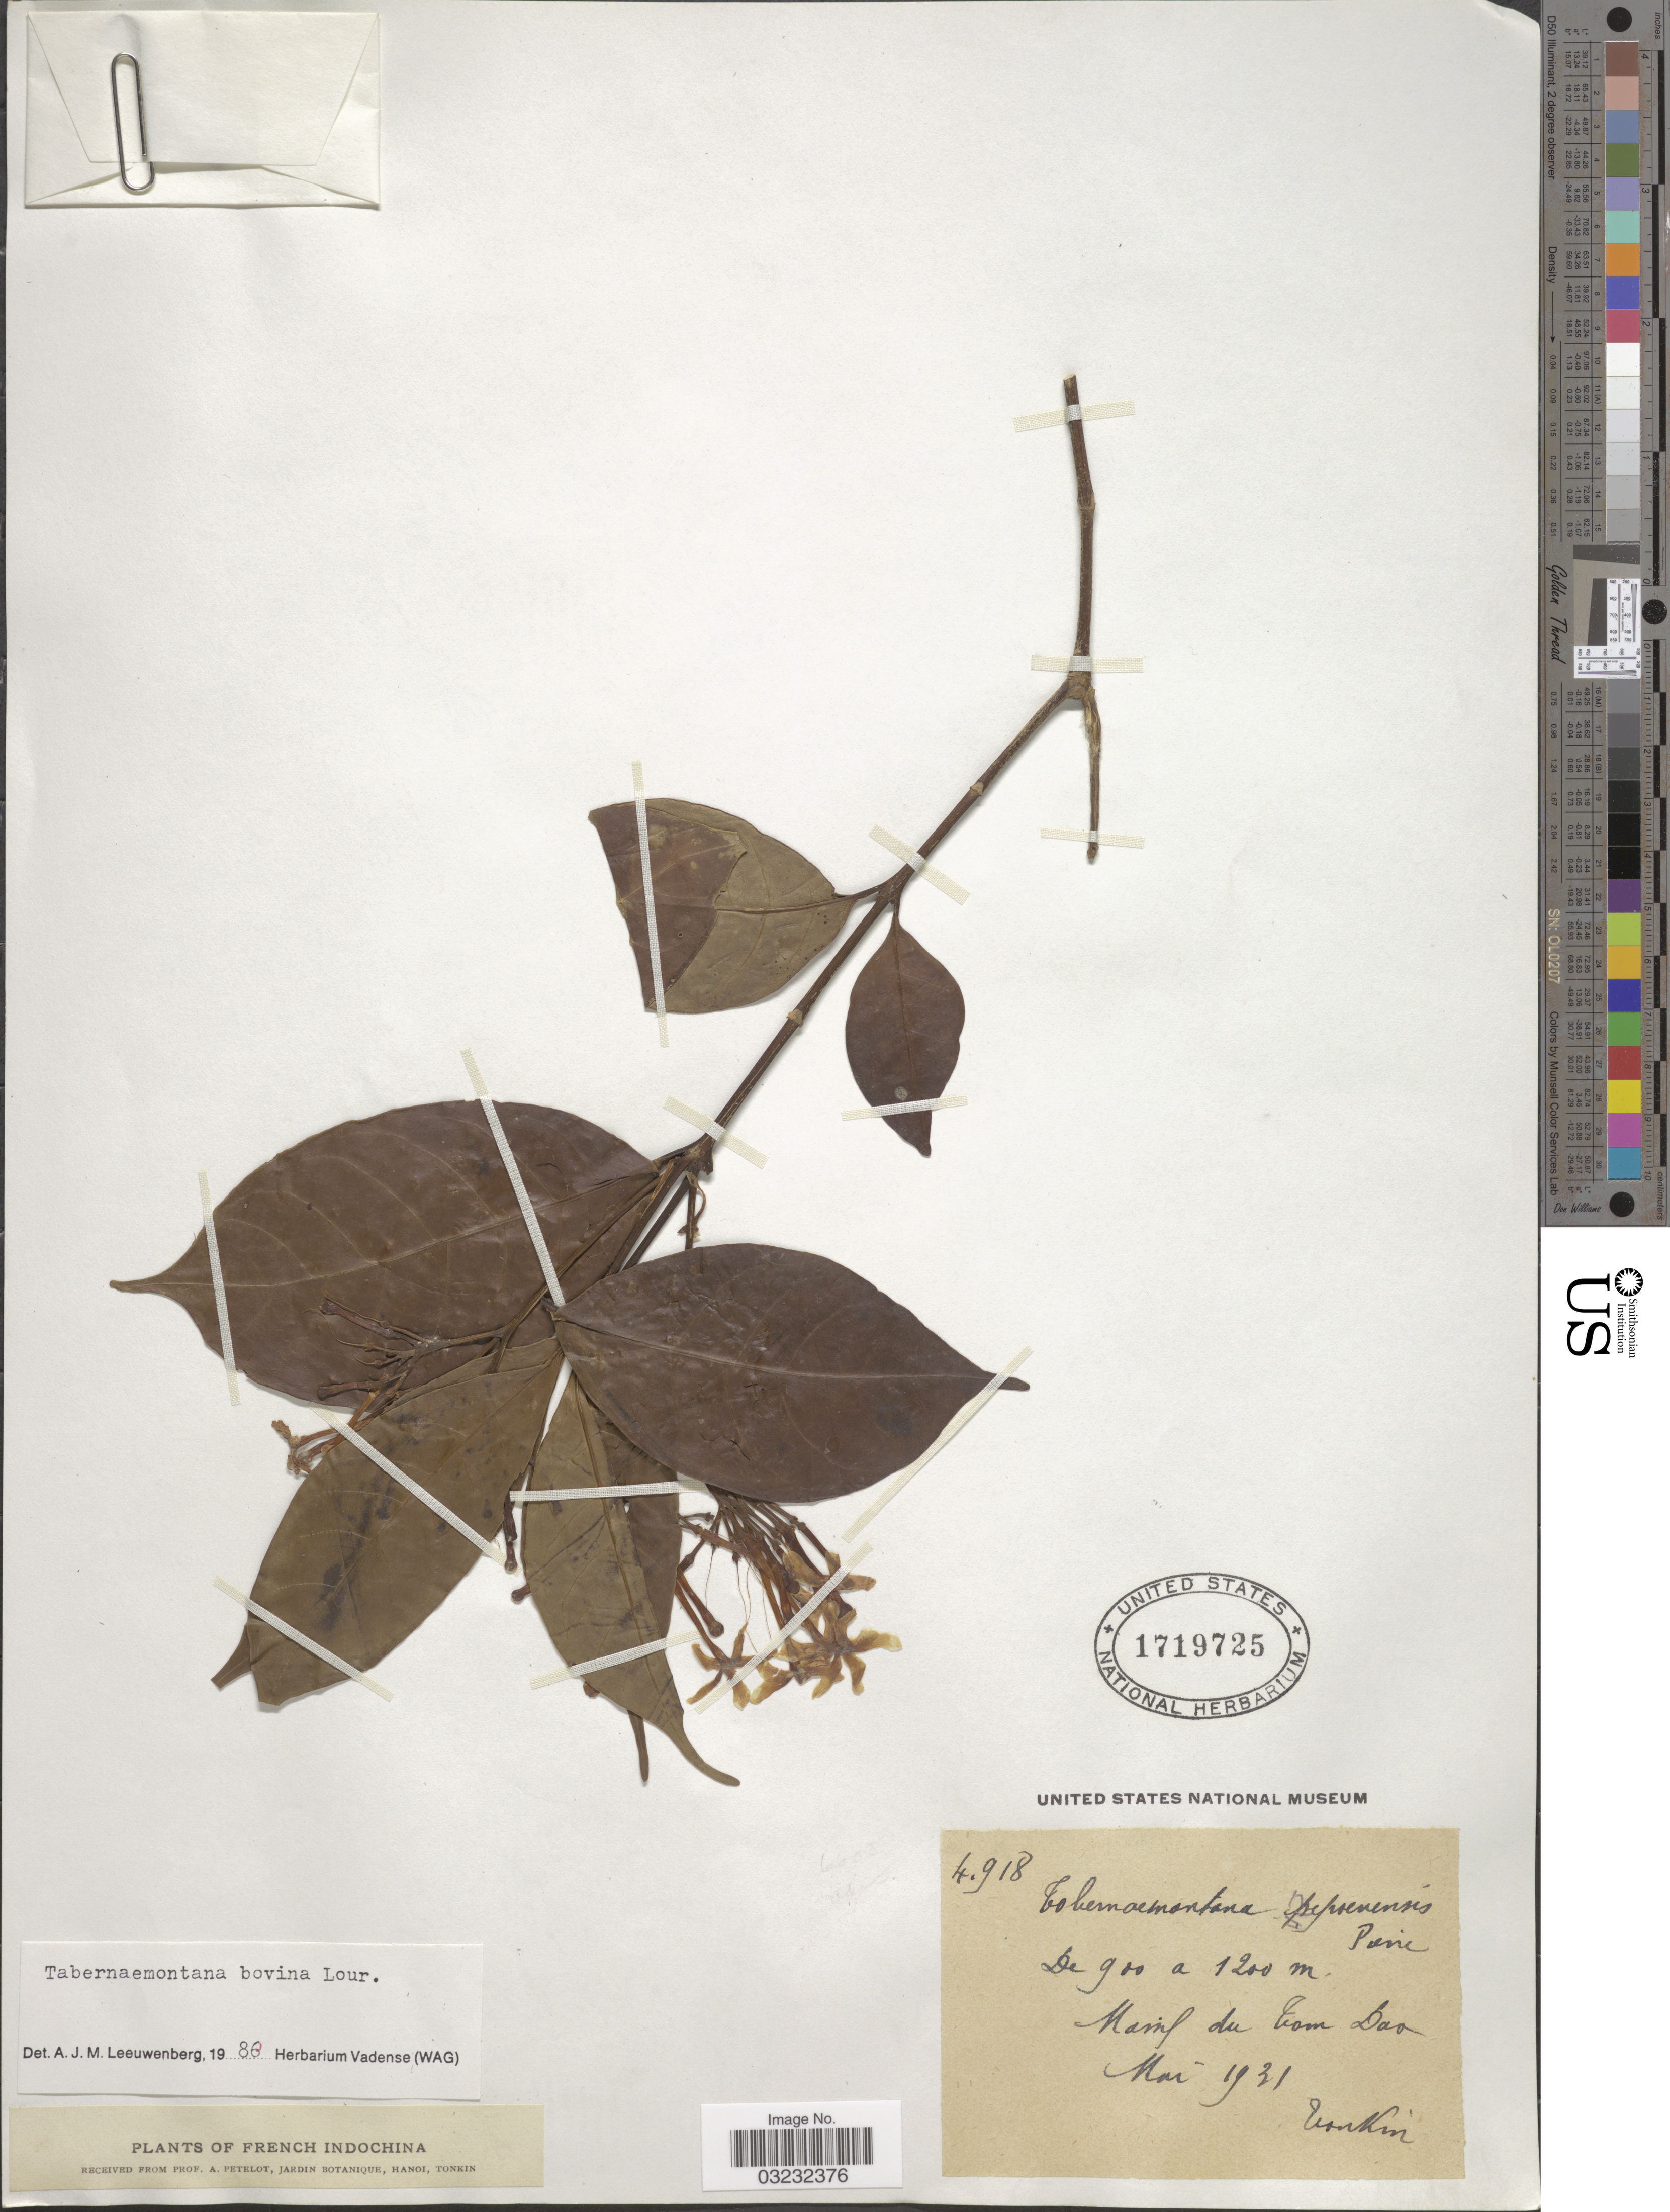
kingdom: Plantae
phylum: Tracheophyta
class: Magnoliopsida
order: Gentianales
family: Apocynaceae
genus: Tabernaemontana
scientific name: Tabernaemontana bovina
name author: Lour.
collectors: P. A. Pételot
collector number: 4918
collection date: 1931-05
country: Vietnam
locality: French IndoChina, Massif du Tam Dao.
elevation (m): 900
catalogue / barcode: US 1719725